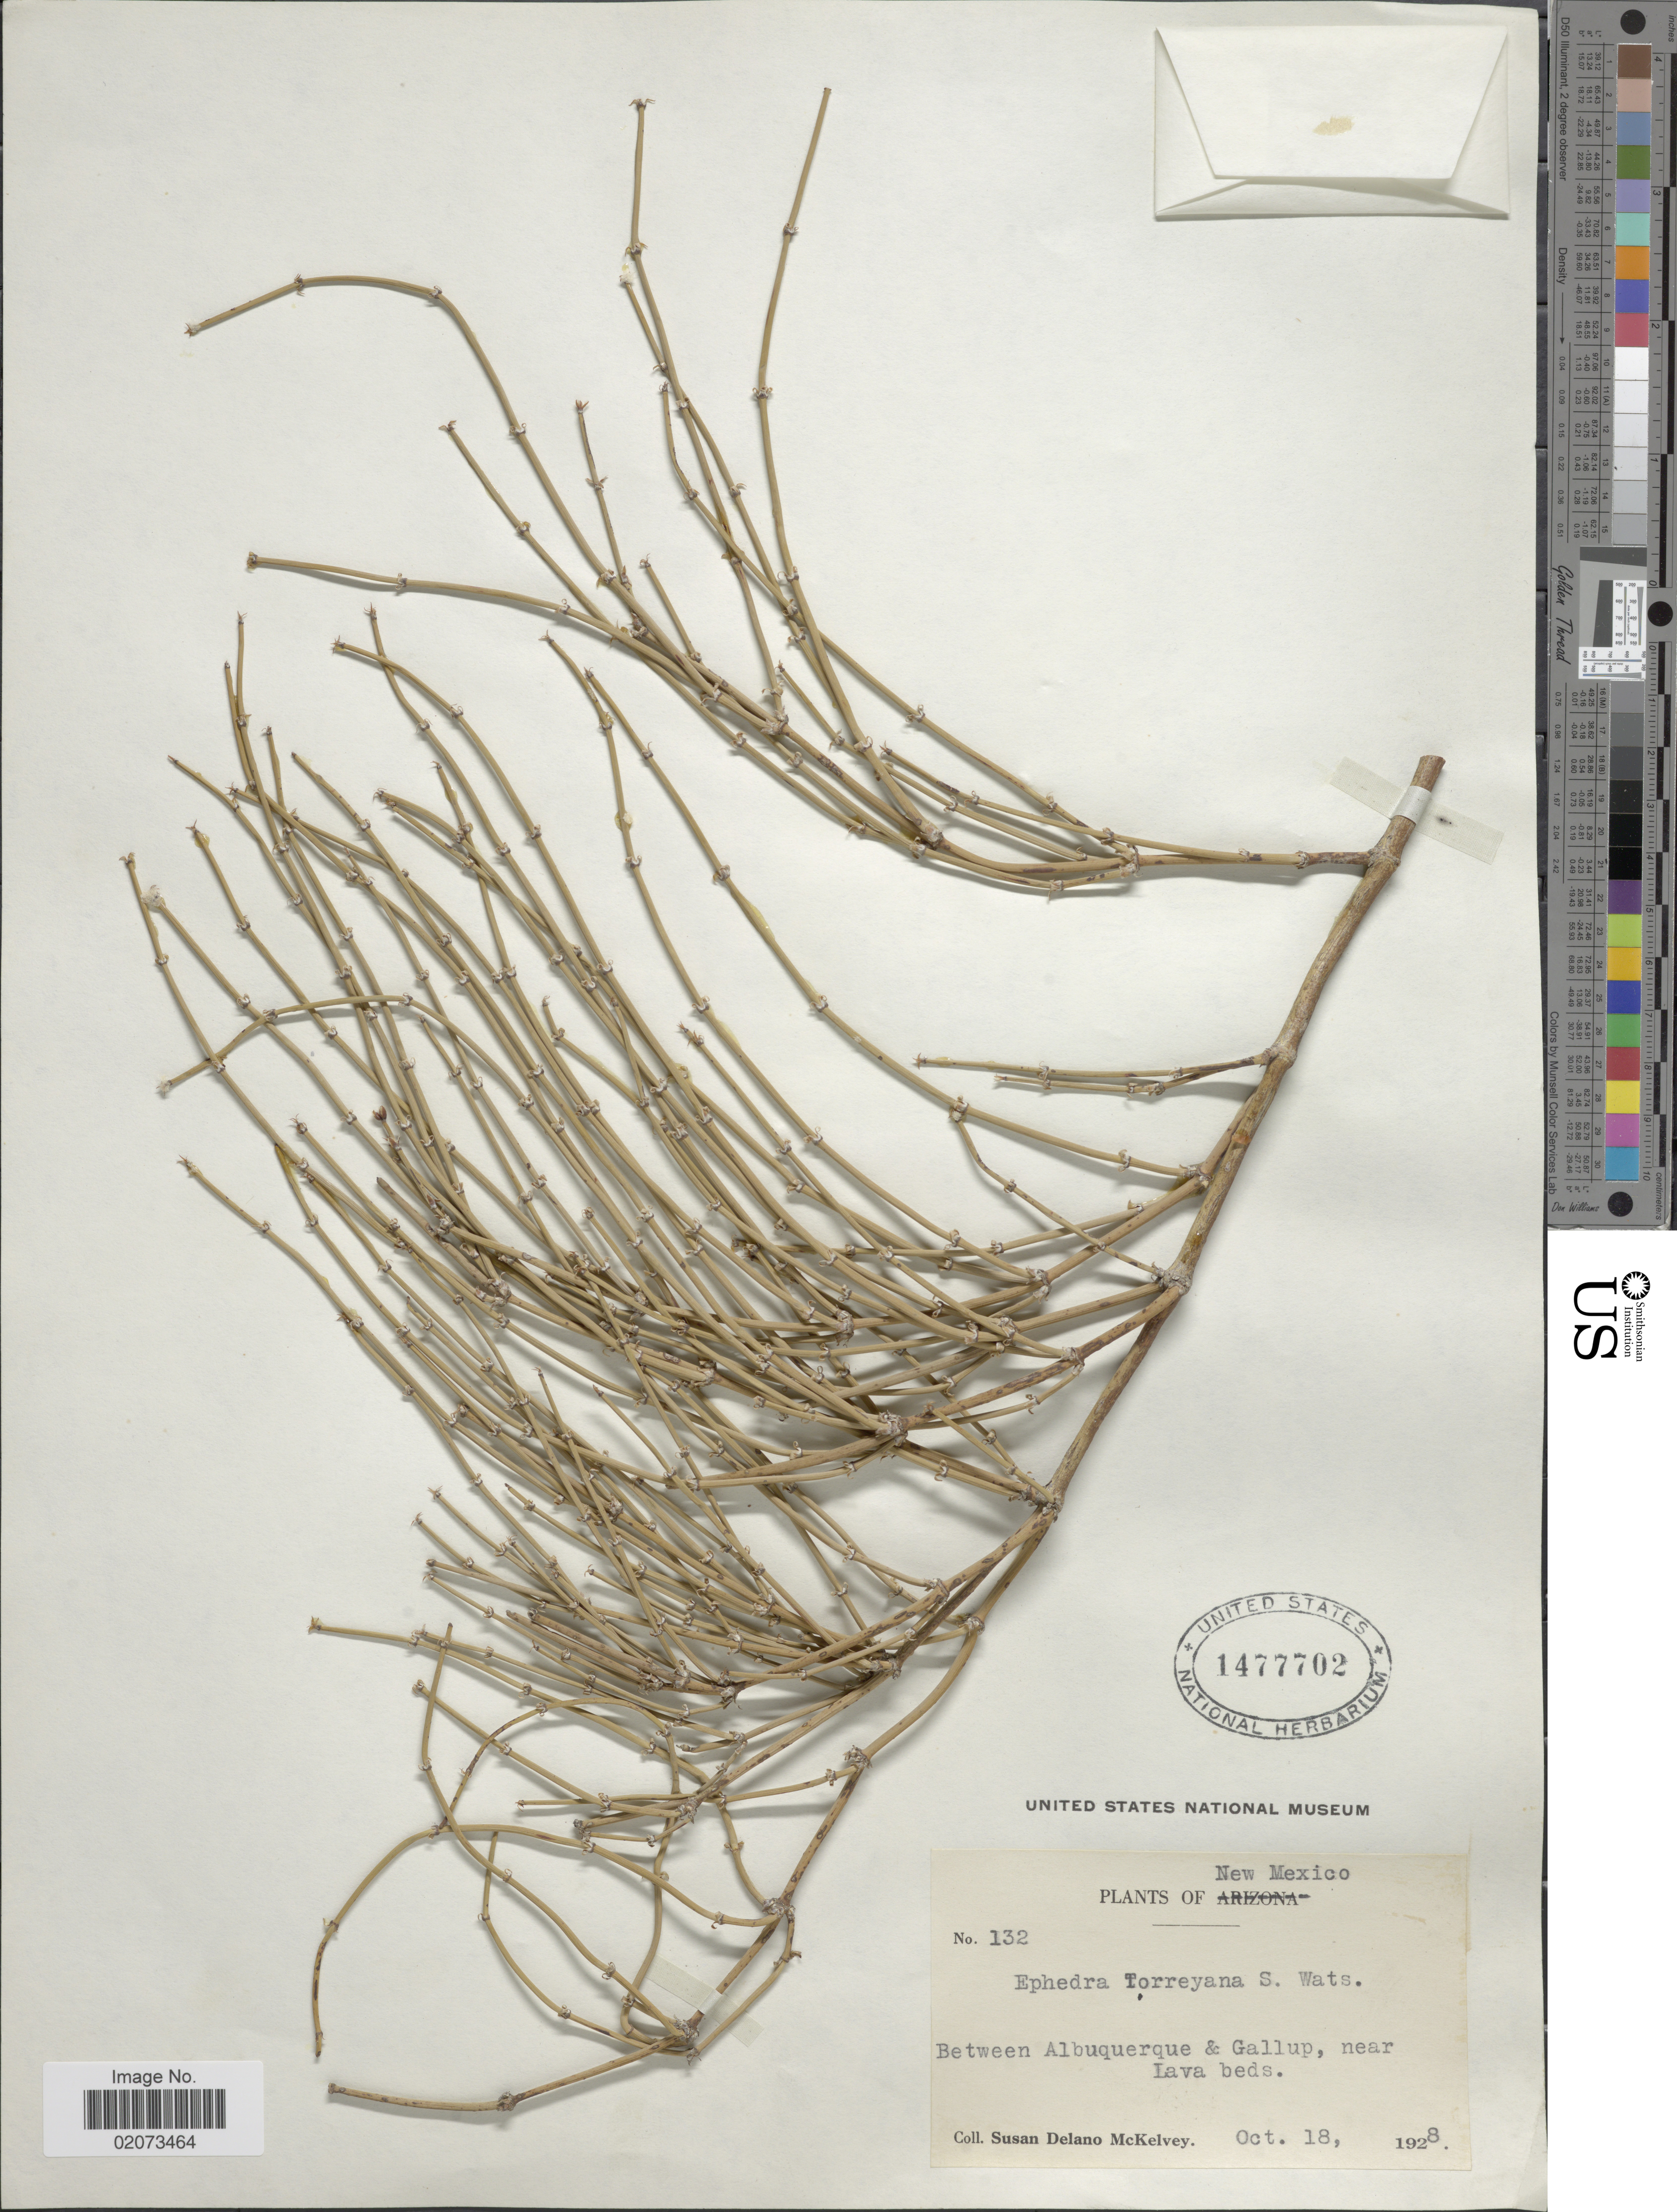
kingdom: Plantae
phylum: Tracheophyta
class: Gnetopsida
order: Ephedrales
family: Ephedraceae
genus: Ephedra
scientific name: Ephedra torreyana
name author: S. Watson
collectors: S. A. McKelvey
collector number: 132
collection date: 1928-10-18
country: United States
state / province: New Mexico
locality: New Mexico. Between Albuquerque & Gallup, near Lava beds.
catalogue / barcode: US 1477702